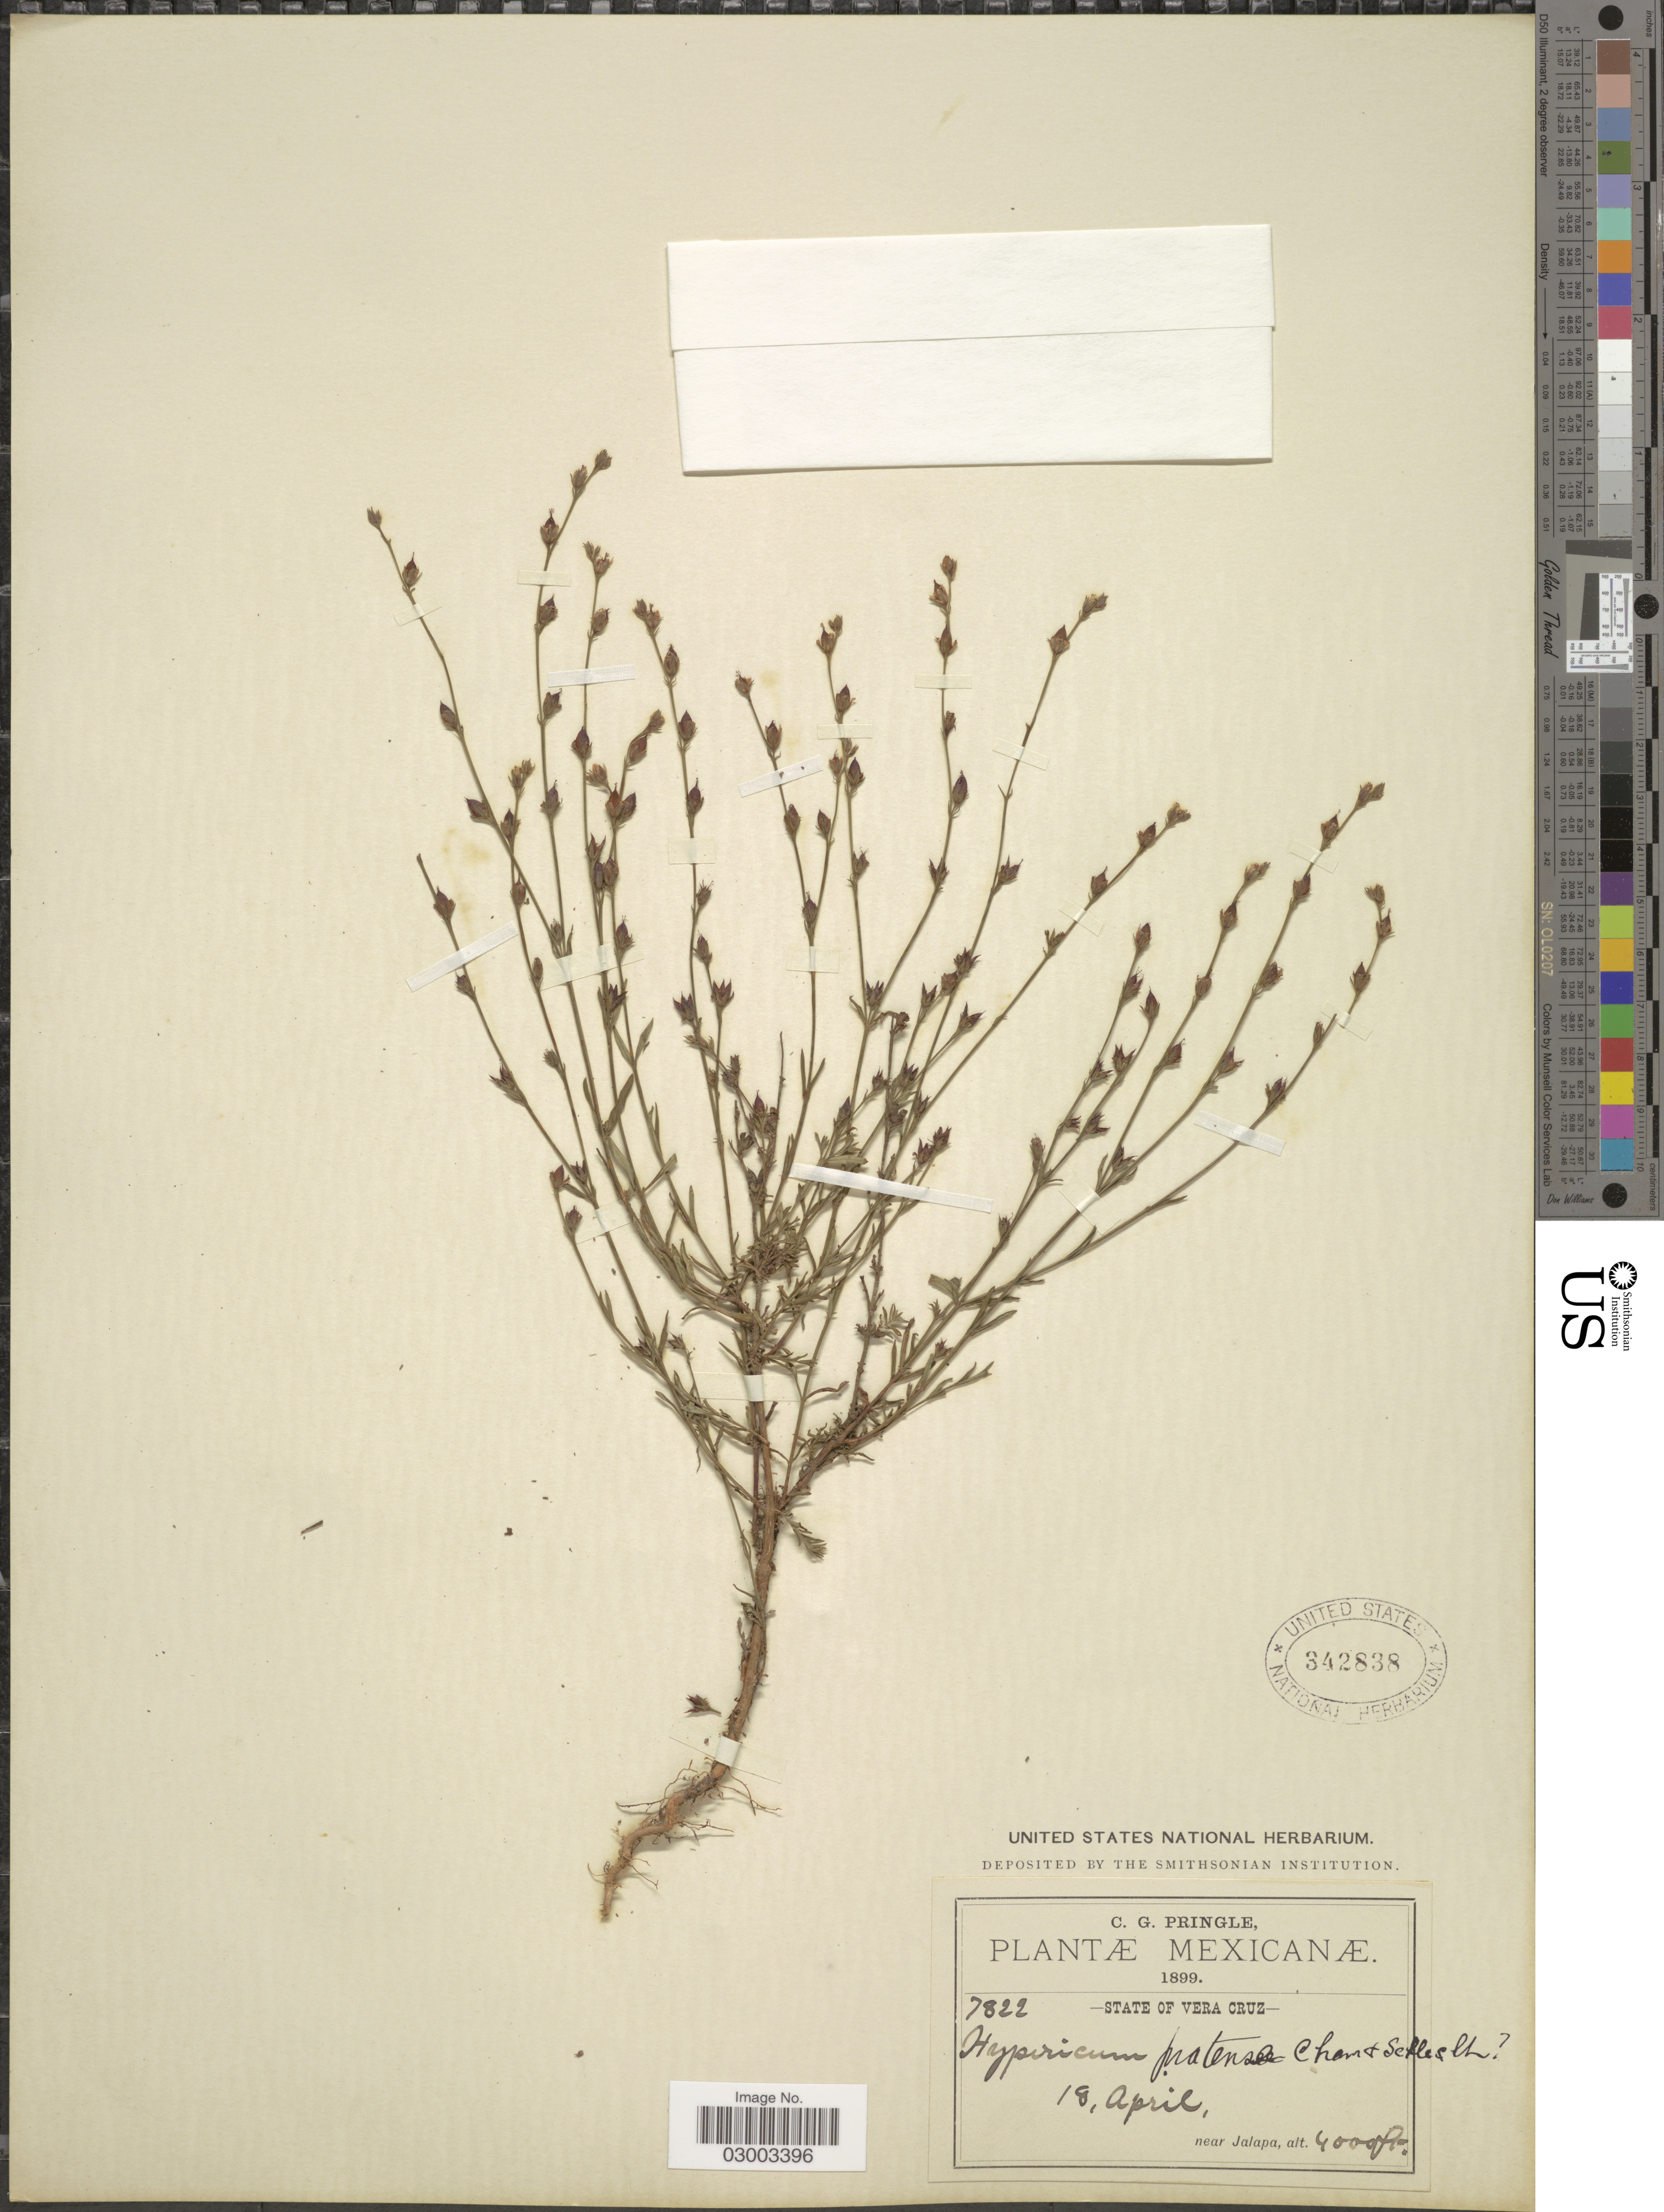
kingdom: Plantae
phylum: Tracheophyta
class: Magnoliopsida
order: Malpighiales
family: Hypericaceae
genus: Hypericum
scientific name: Hypericum silenoides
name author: Juss.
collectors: C. A. Purpus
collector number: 7822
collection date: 1899-04-18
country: Mexico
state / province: Veracruz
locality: State of Vera Cruz. Near Jalapa.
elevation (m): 1219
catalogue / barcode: US 342838